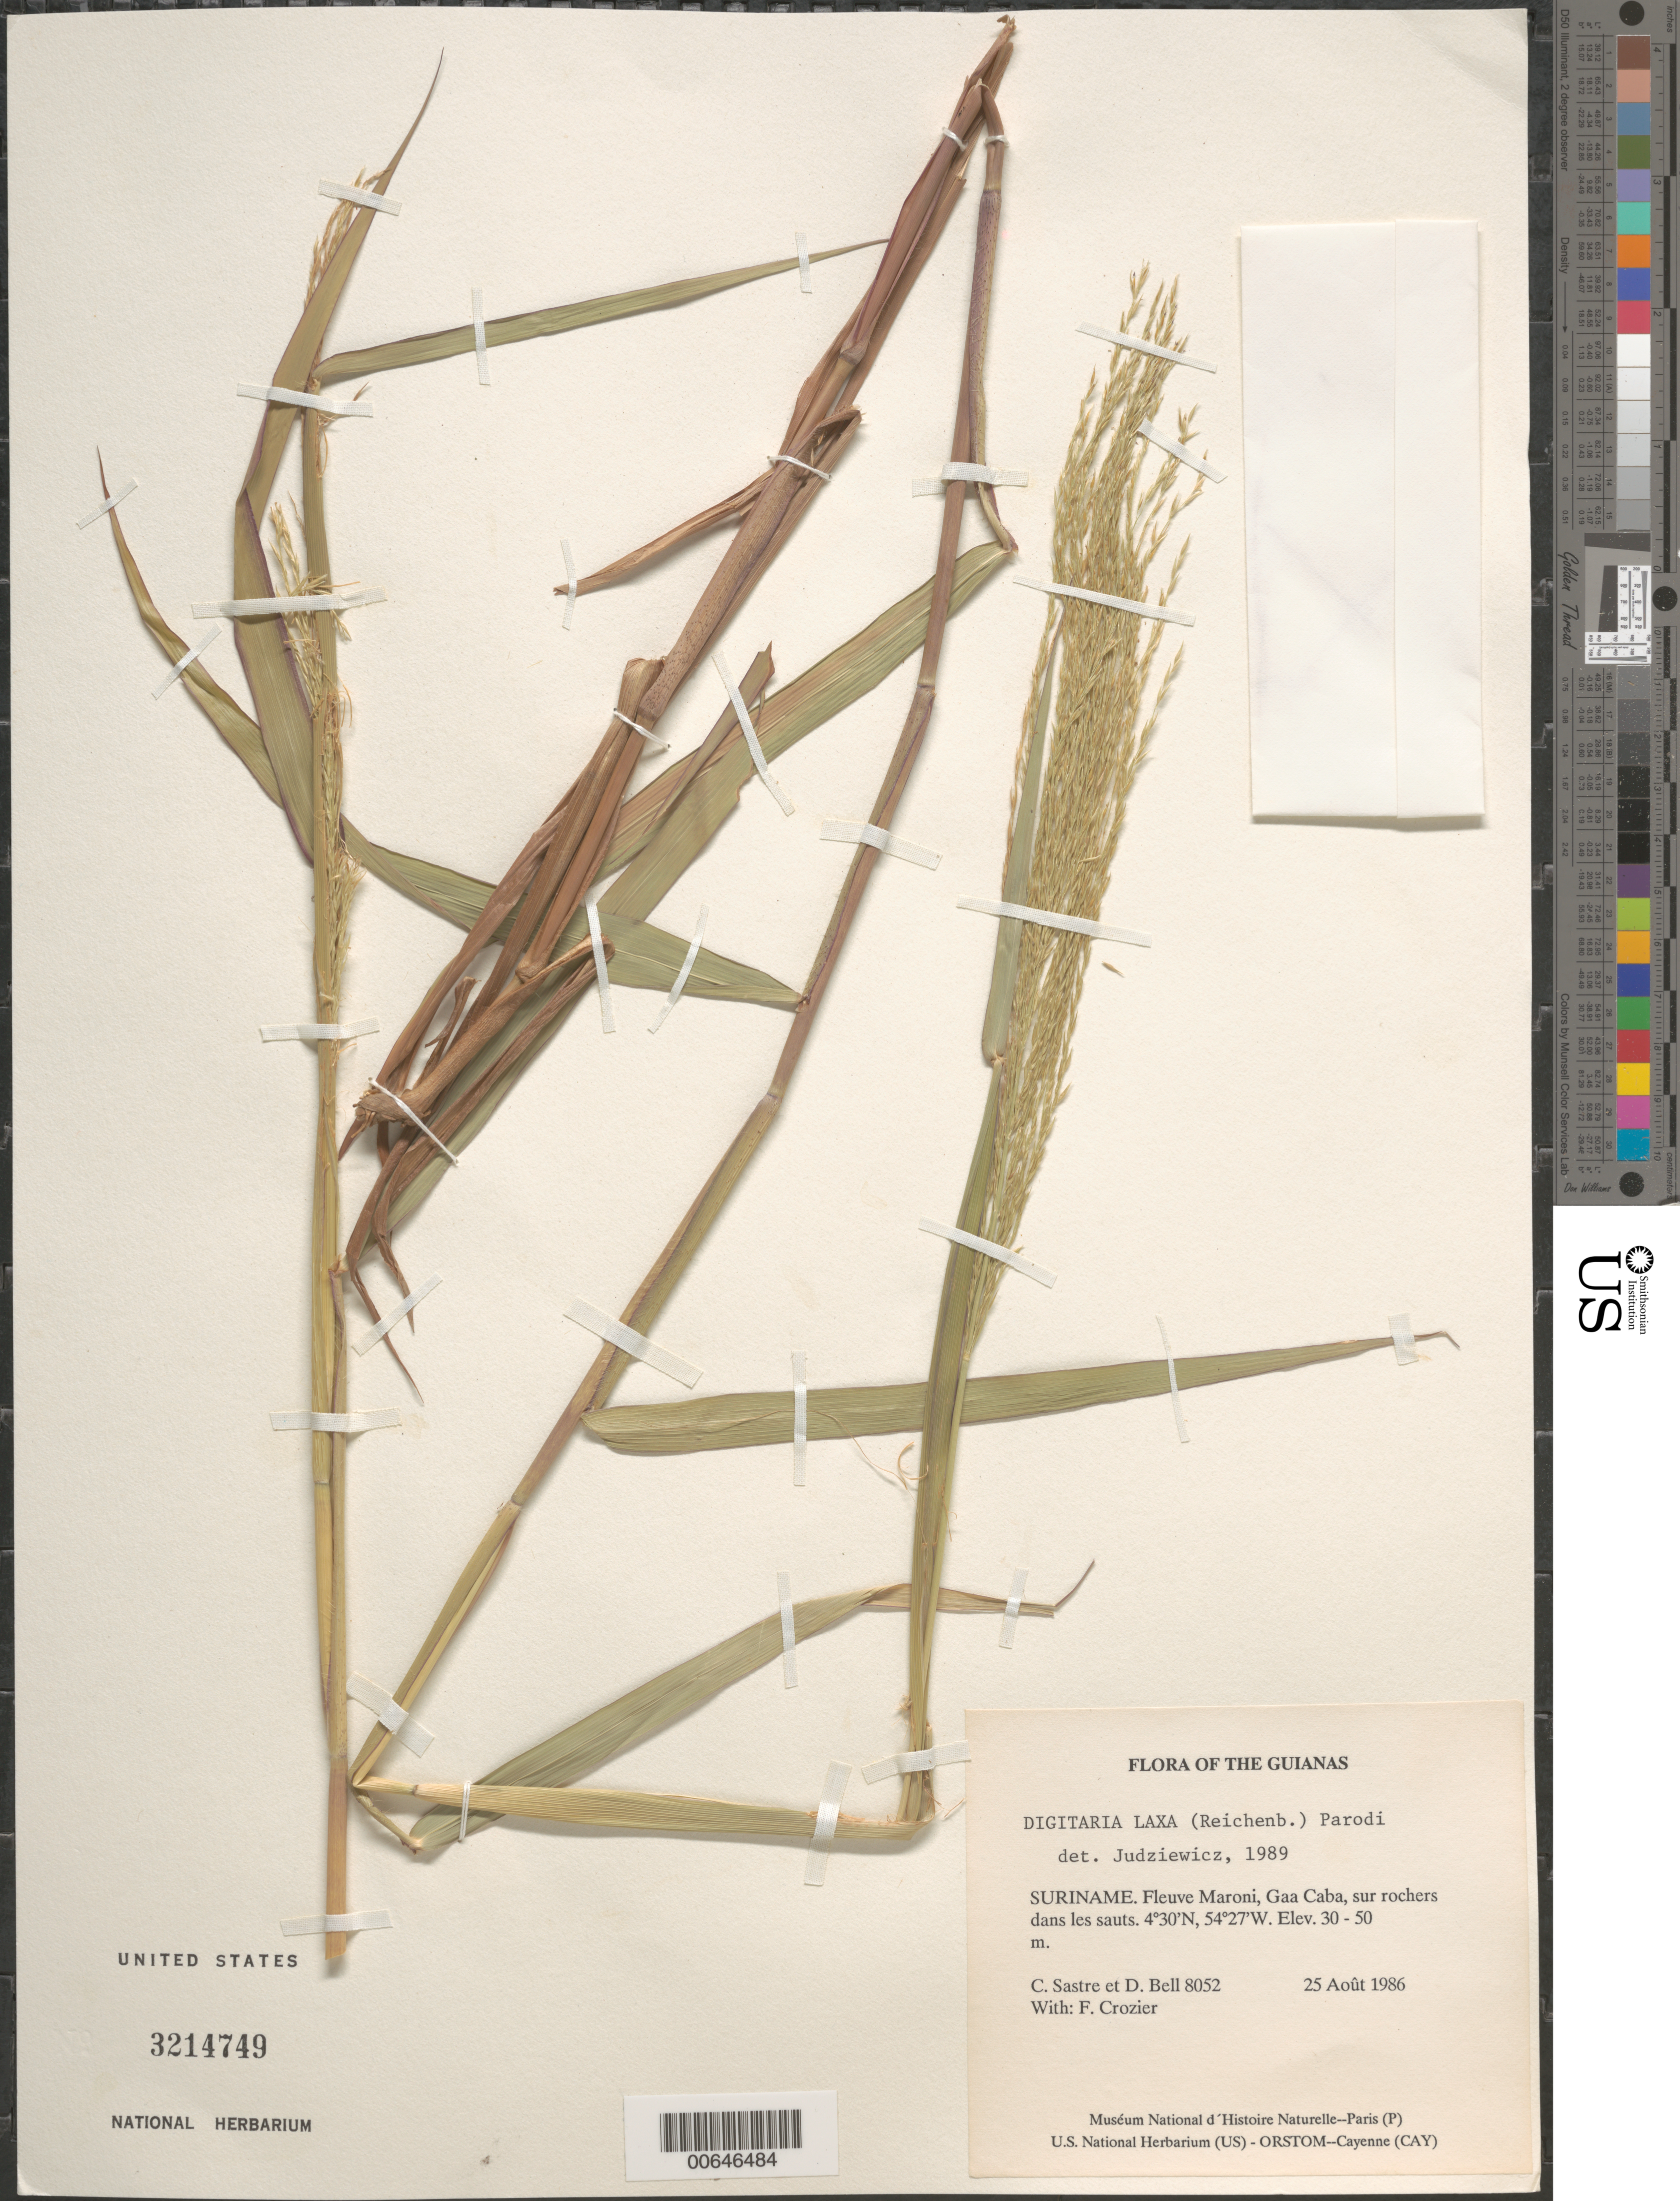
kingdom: Plantae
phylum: Tracheophyta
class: Liliopsida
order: Poales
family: Poaceae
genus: Digitaria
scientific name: Digitaria laxa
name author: (Rchb. ex A. Spreng.) Parodi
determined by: Judziewicz, E. J.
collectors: C. H. L. Sastre, D. A. Bell & F. Crozier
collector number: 8052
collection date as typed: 25 August 1986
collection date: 1986-08-25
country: Suriname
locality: Fleuve Maroni, Gaa Caba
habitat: sur rochers dans les sauts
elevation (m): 30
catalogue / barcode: US 3214749